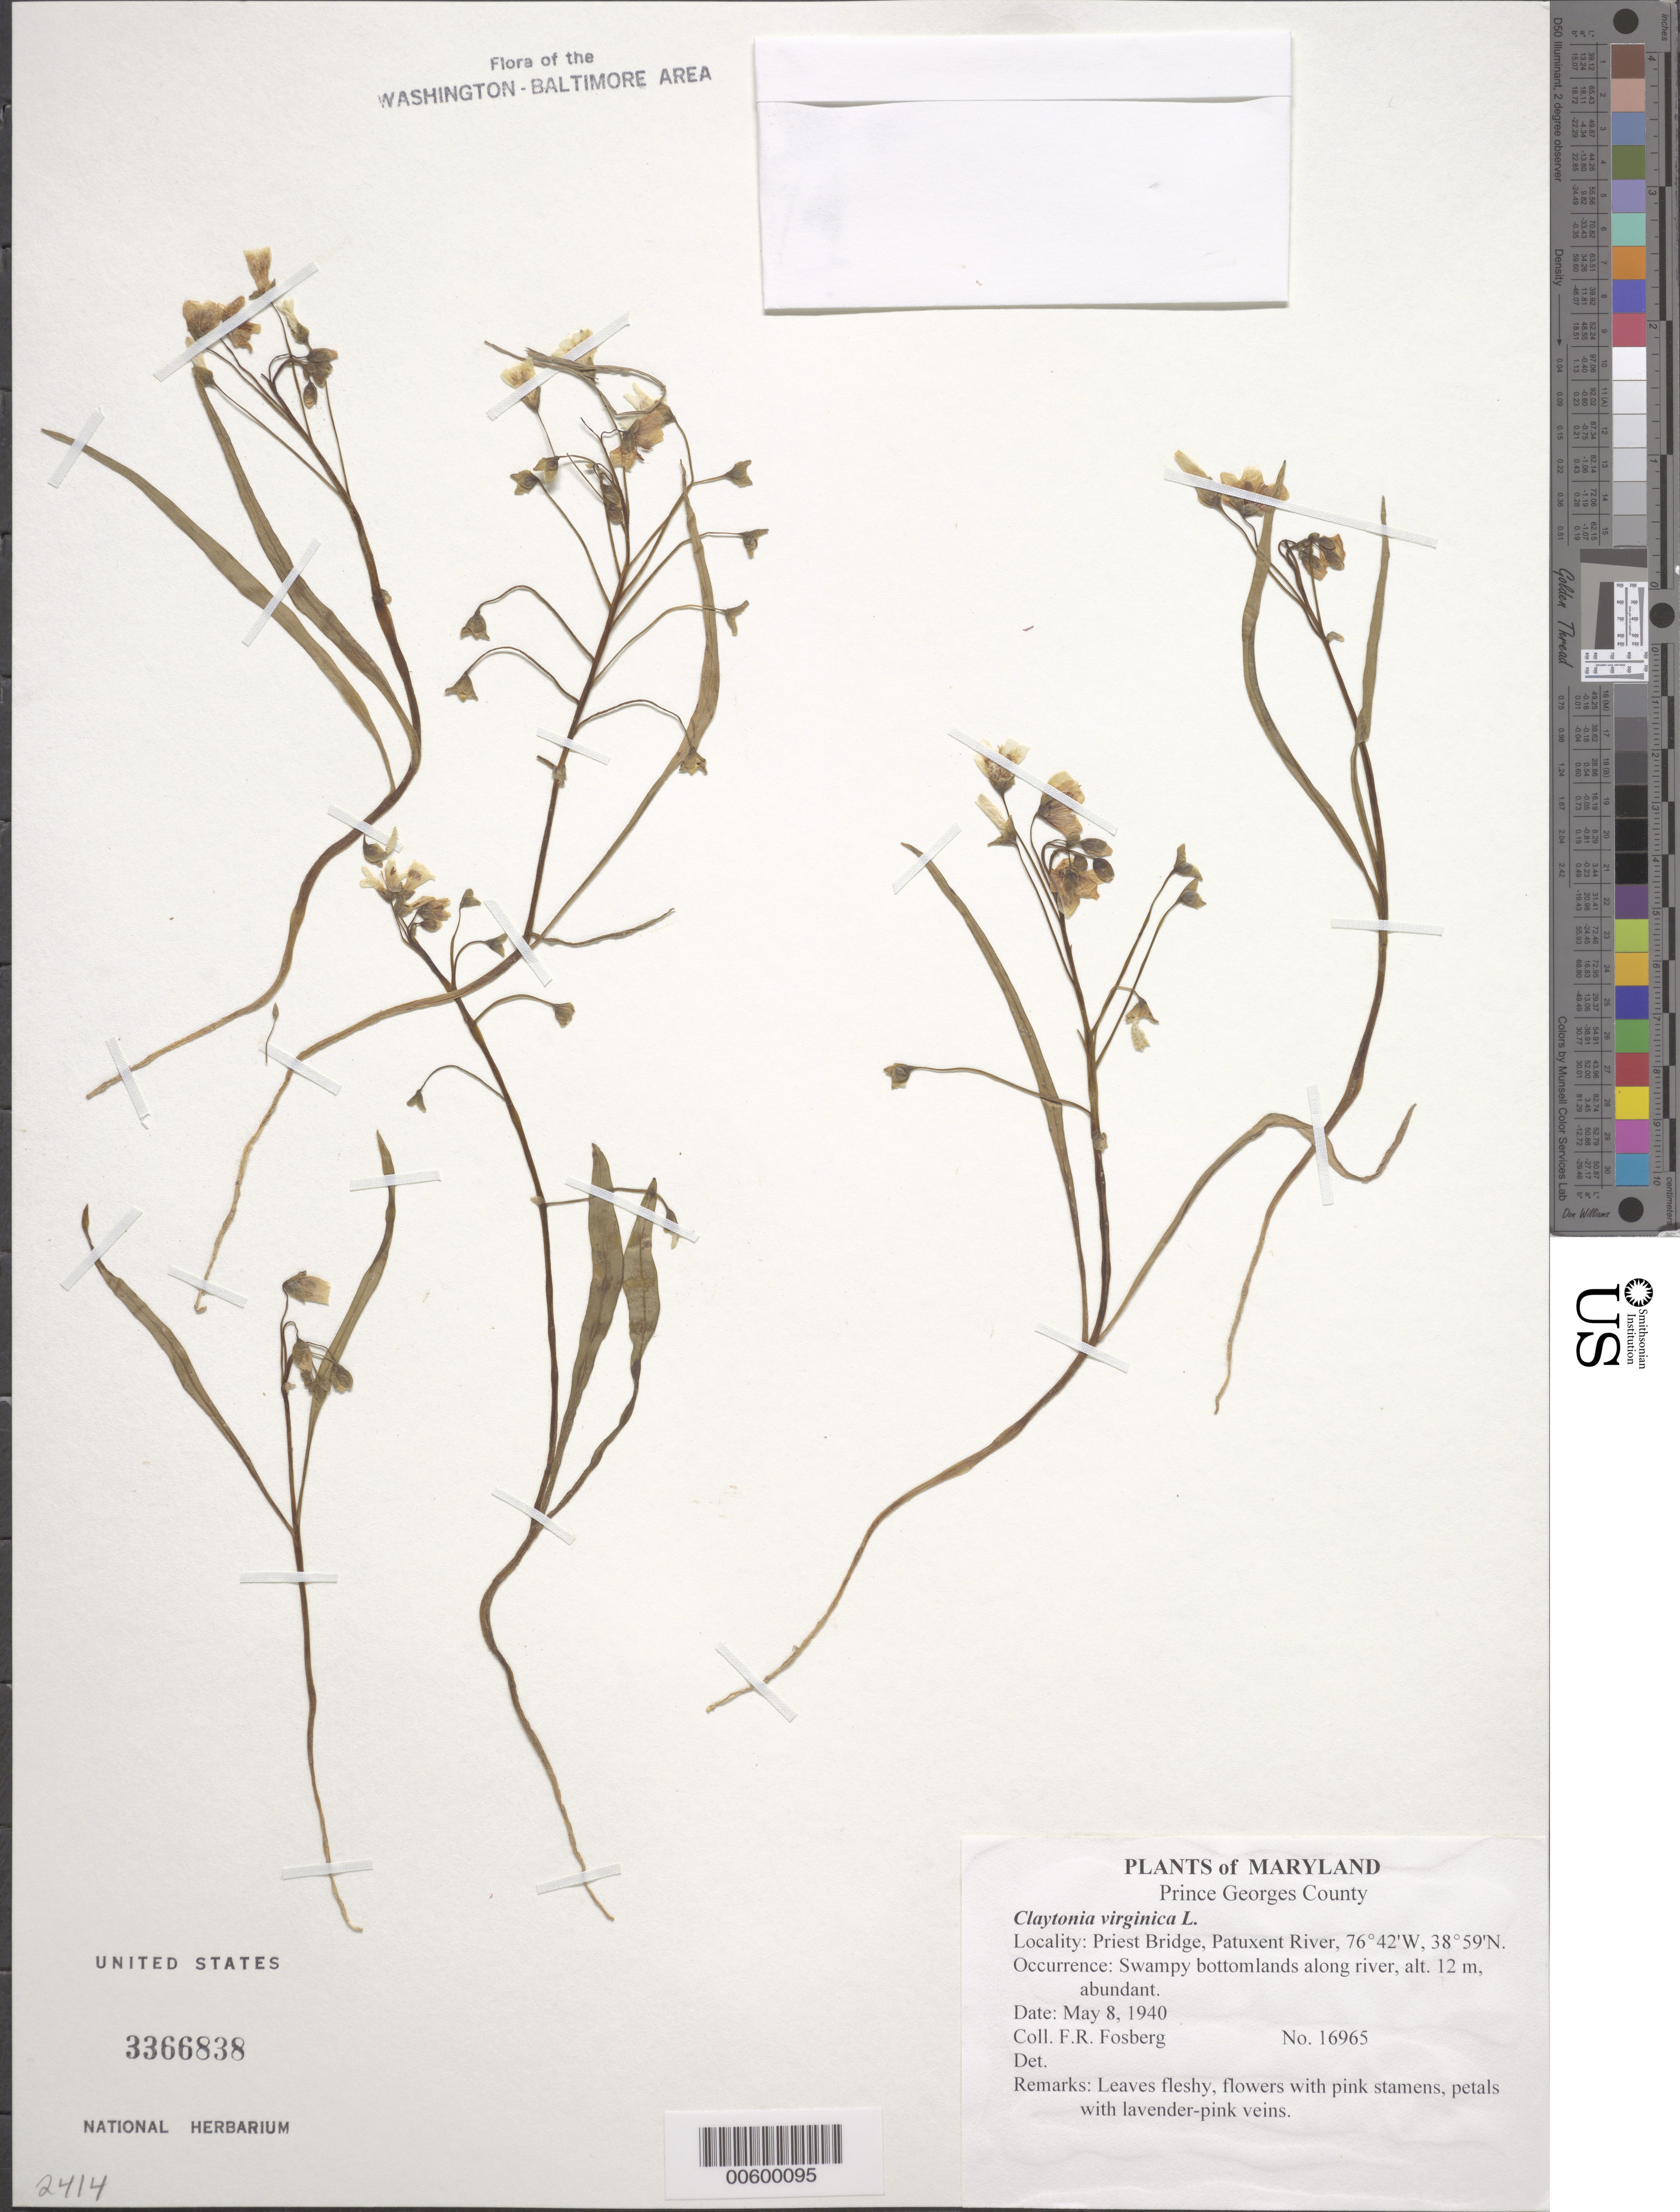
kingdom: Plantae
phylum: Tracheophyta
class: Magnoliopsida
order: Caryophyllales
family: Montiaceae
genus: Claytonia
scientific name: Claytonia virginica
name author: L.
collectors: F. R. Fosberg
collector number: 16965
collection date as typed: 08 May 1940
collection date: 1940-05-08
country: United States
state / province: Maryland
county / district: Prince George's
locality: Priest Bridge, Patuxent River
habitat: Swampy bottomlands along river, abundant.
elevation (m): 12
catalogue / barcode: US 3366838